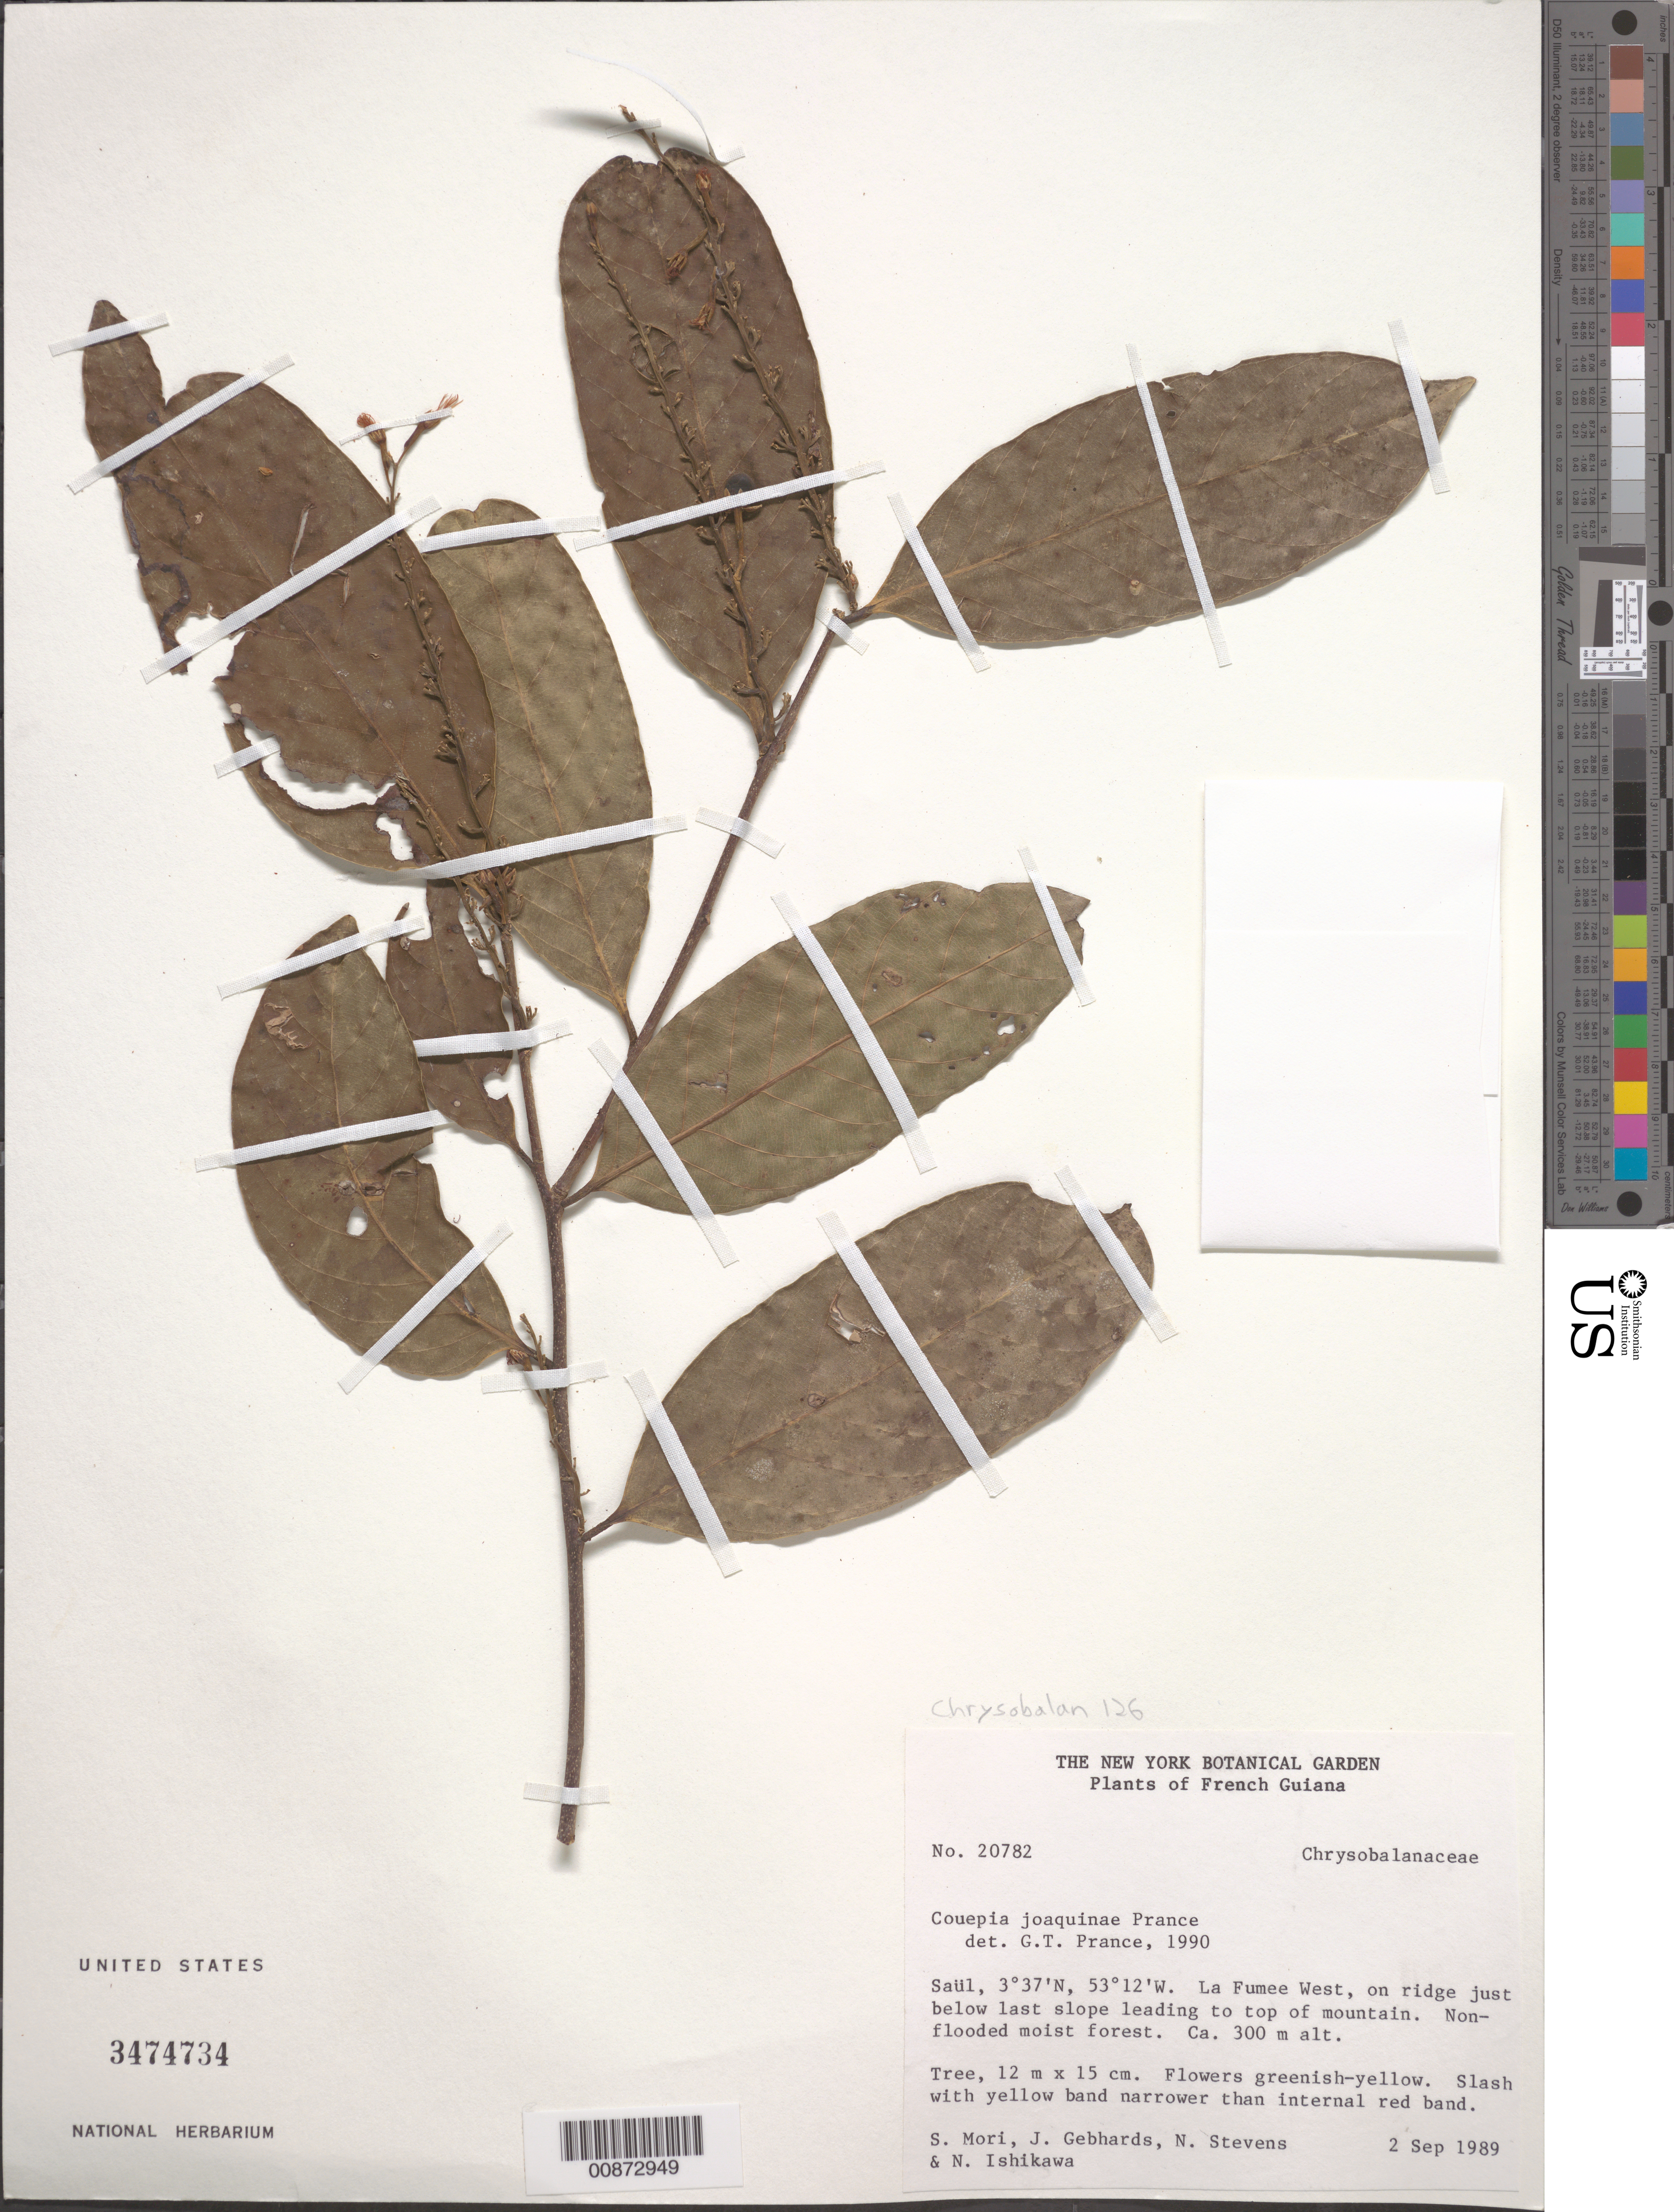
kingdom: Plantae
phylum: Tracheophyta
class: Magnoliopsida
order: Malpighiales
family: Chrysobalanaceae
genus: Couepia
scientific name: Couepia joaquinae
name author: Prance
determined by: Prance, G. T.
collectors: S. Mori, J. Gebhards, N. Stevens & N. Ishikawa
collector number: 20782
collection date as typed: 2-Sep-89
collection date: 1989-09-02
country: French Guiana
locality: Saül, La Fumée West, on ridge just below last slope leading to top of mountain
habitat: Non-flooded moist forest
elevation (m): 300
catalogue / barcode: US 3474734